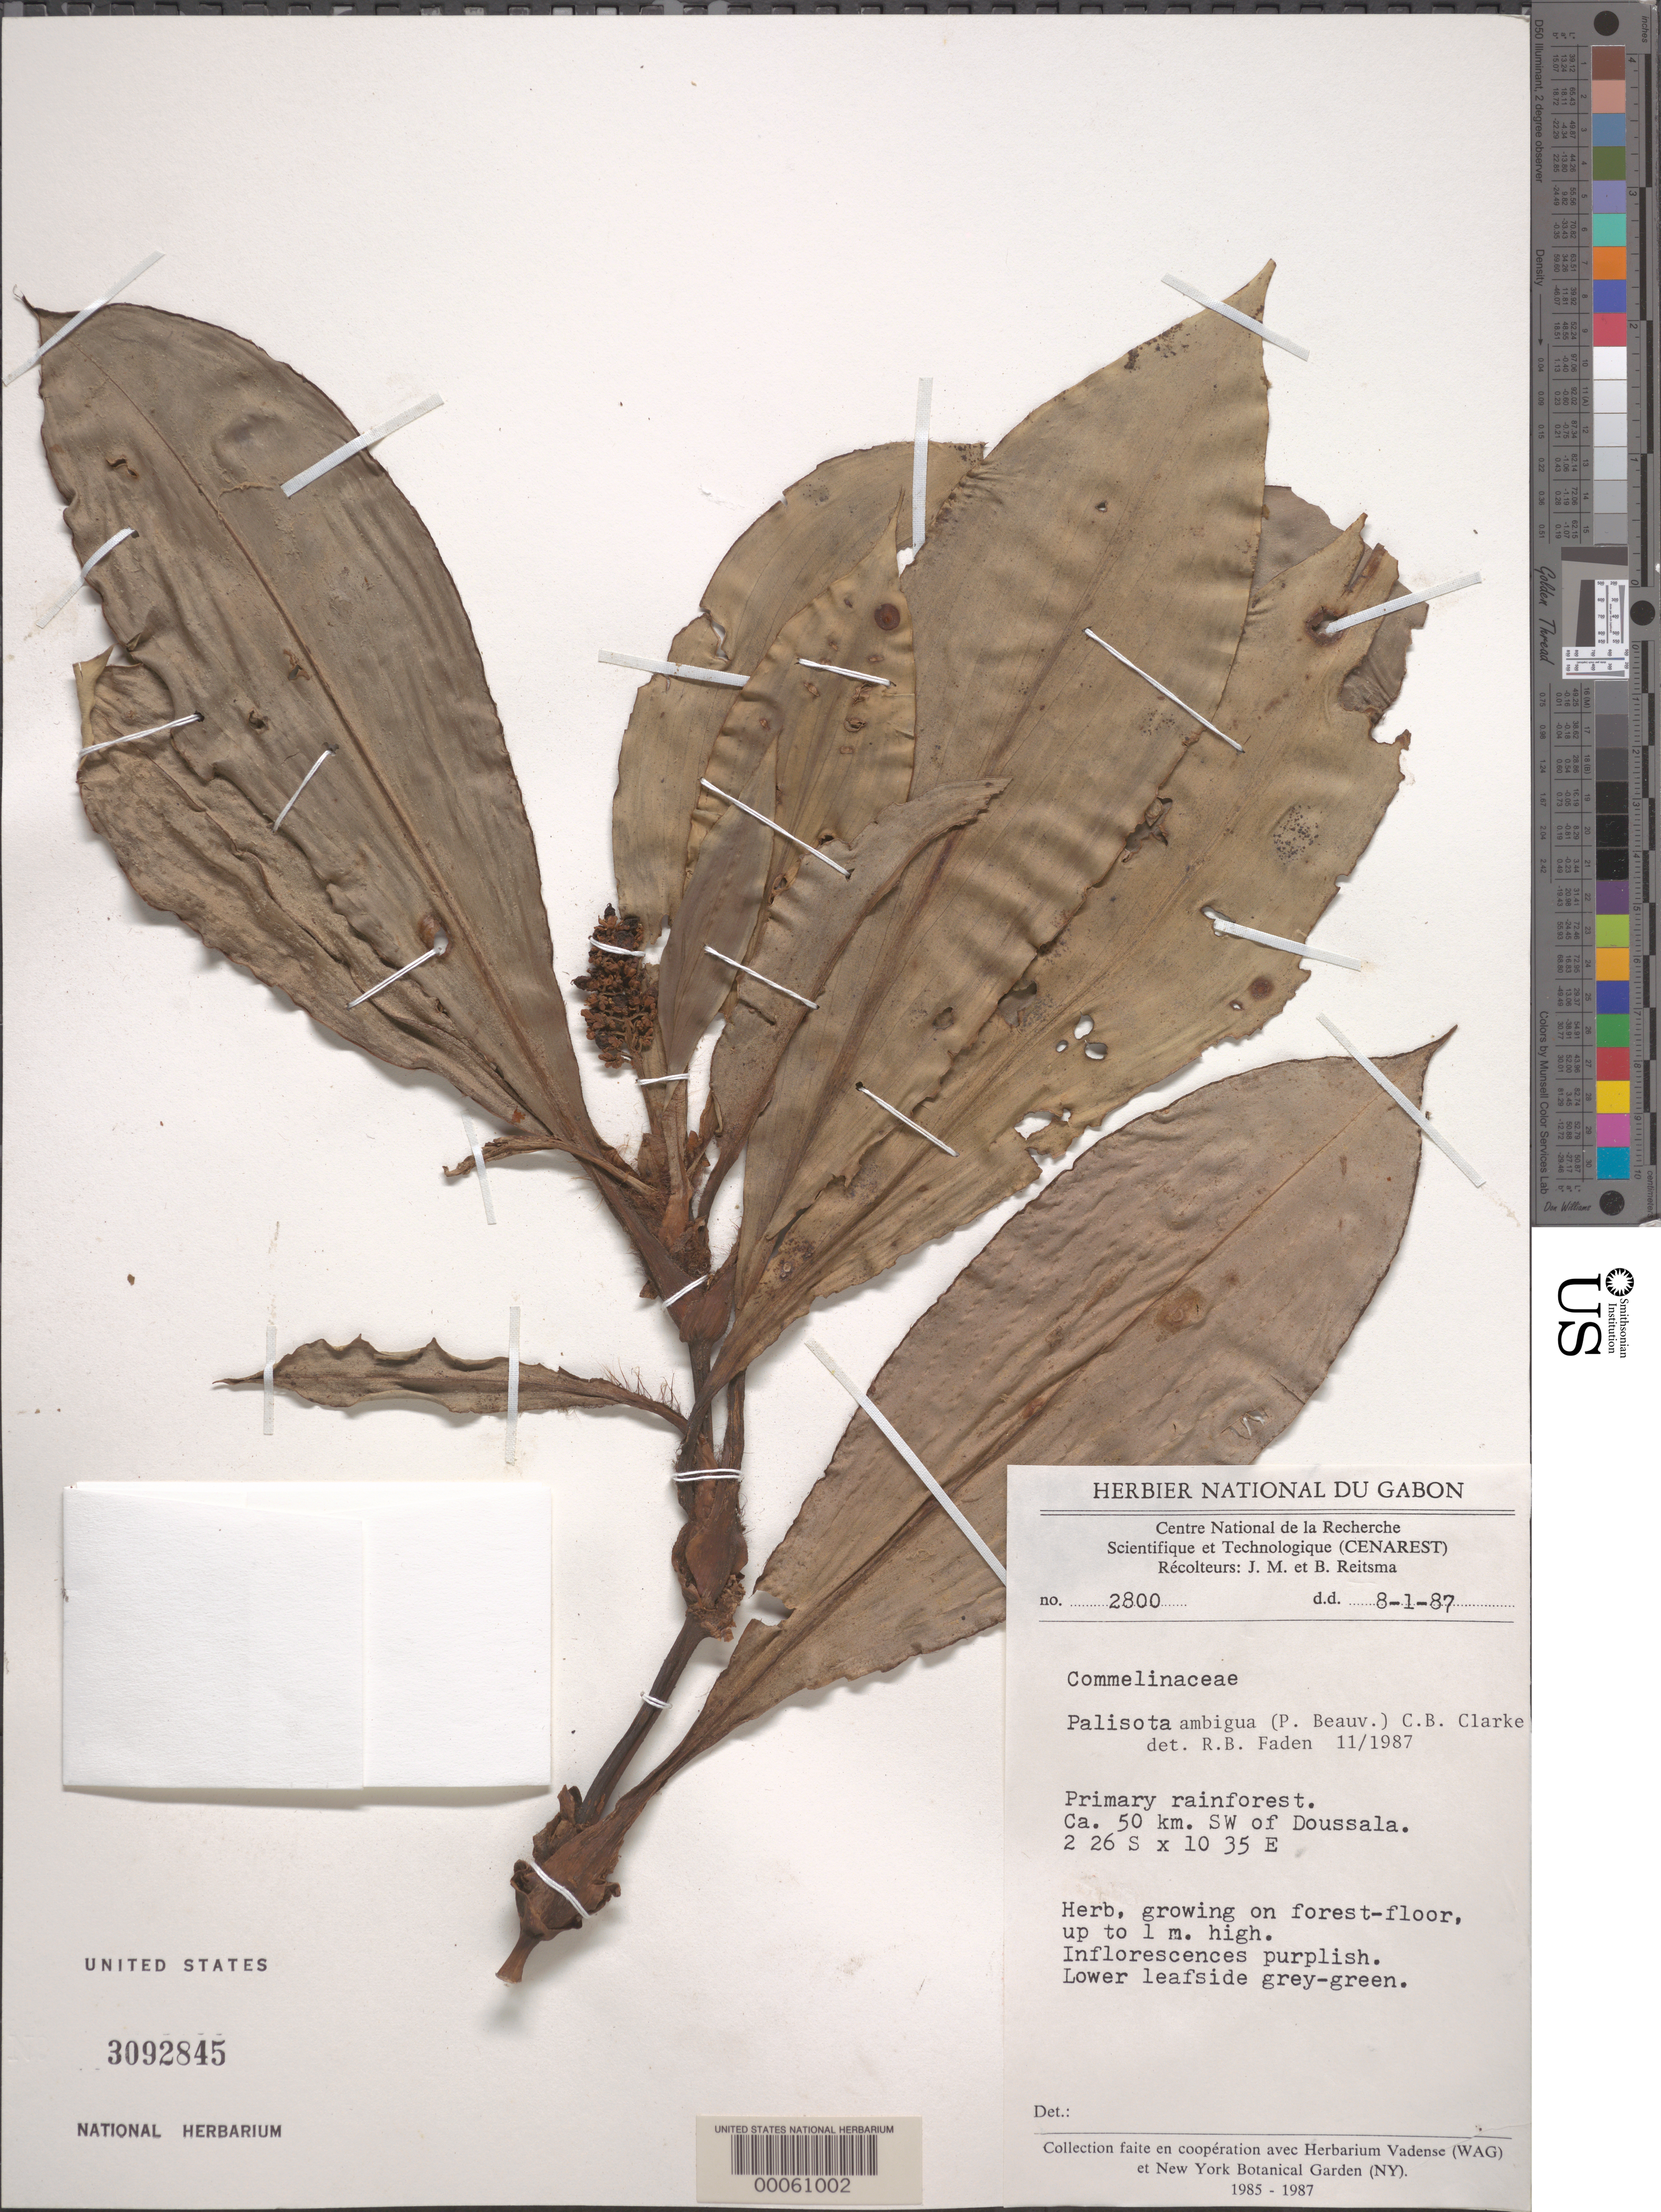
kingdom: Plantae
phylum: Tracheophyta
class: Liliopsida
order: Commelinales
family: Commelinaceae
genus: Palisota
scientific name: Palisota ambigua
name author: (P. Beauv.) C.B. Clarke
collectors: J. Reitsma & B. Reitsma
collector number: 2800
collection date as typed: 08 Jan 1987 or 01 Aug 1987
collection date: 1987-01-08 or 1987-08-01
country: Gabon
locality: Ca. 25 km. SW of Doussala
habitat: Primary rainforest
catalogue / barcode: US 3092845